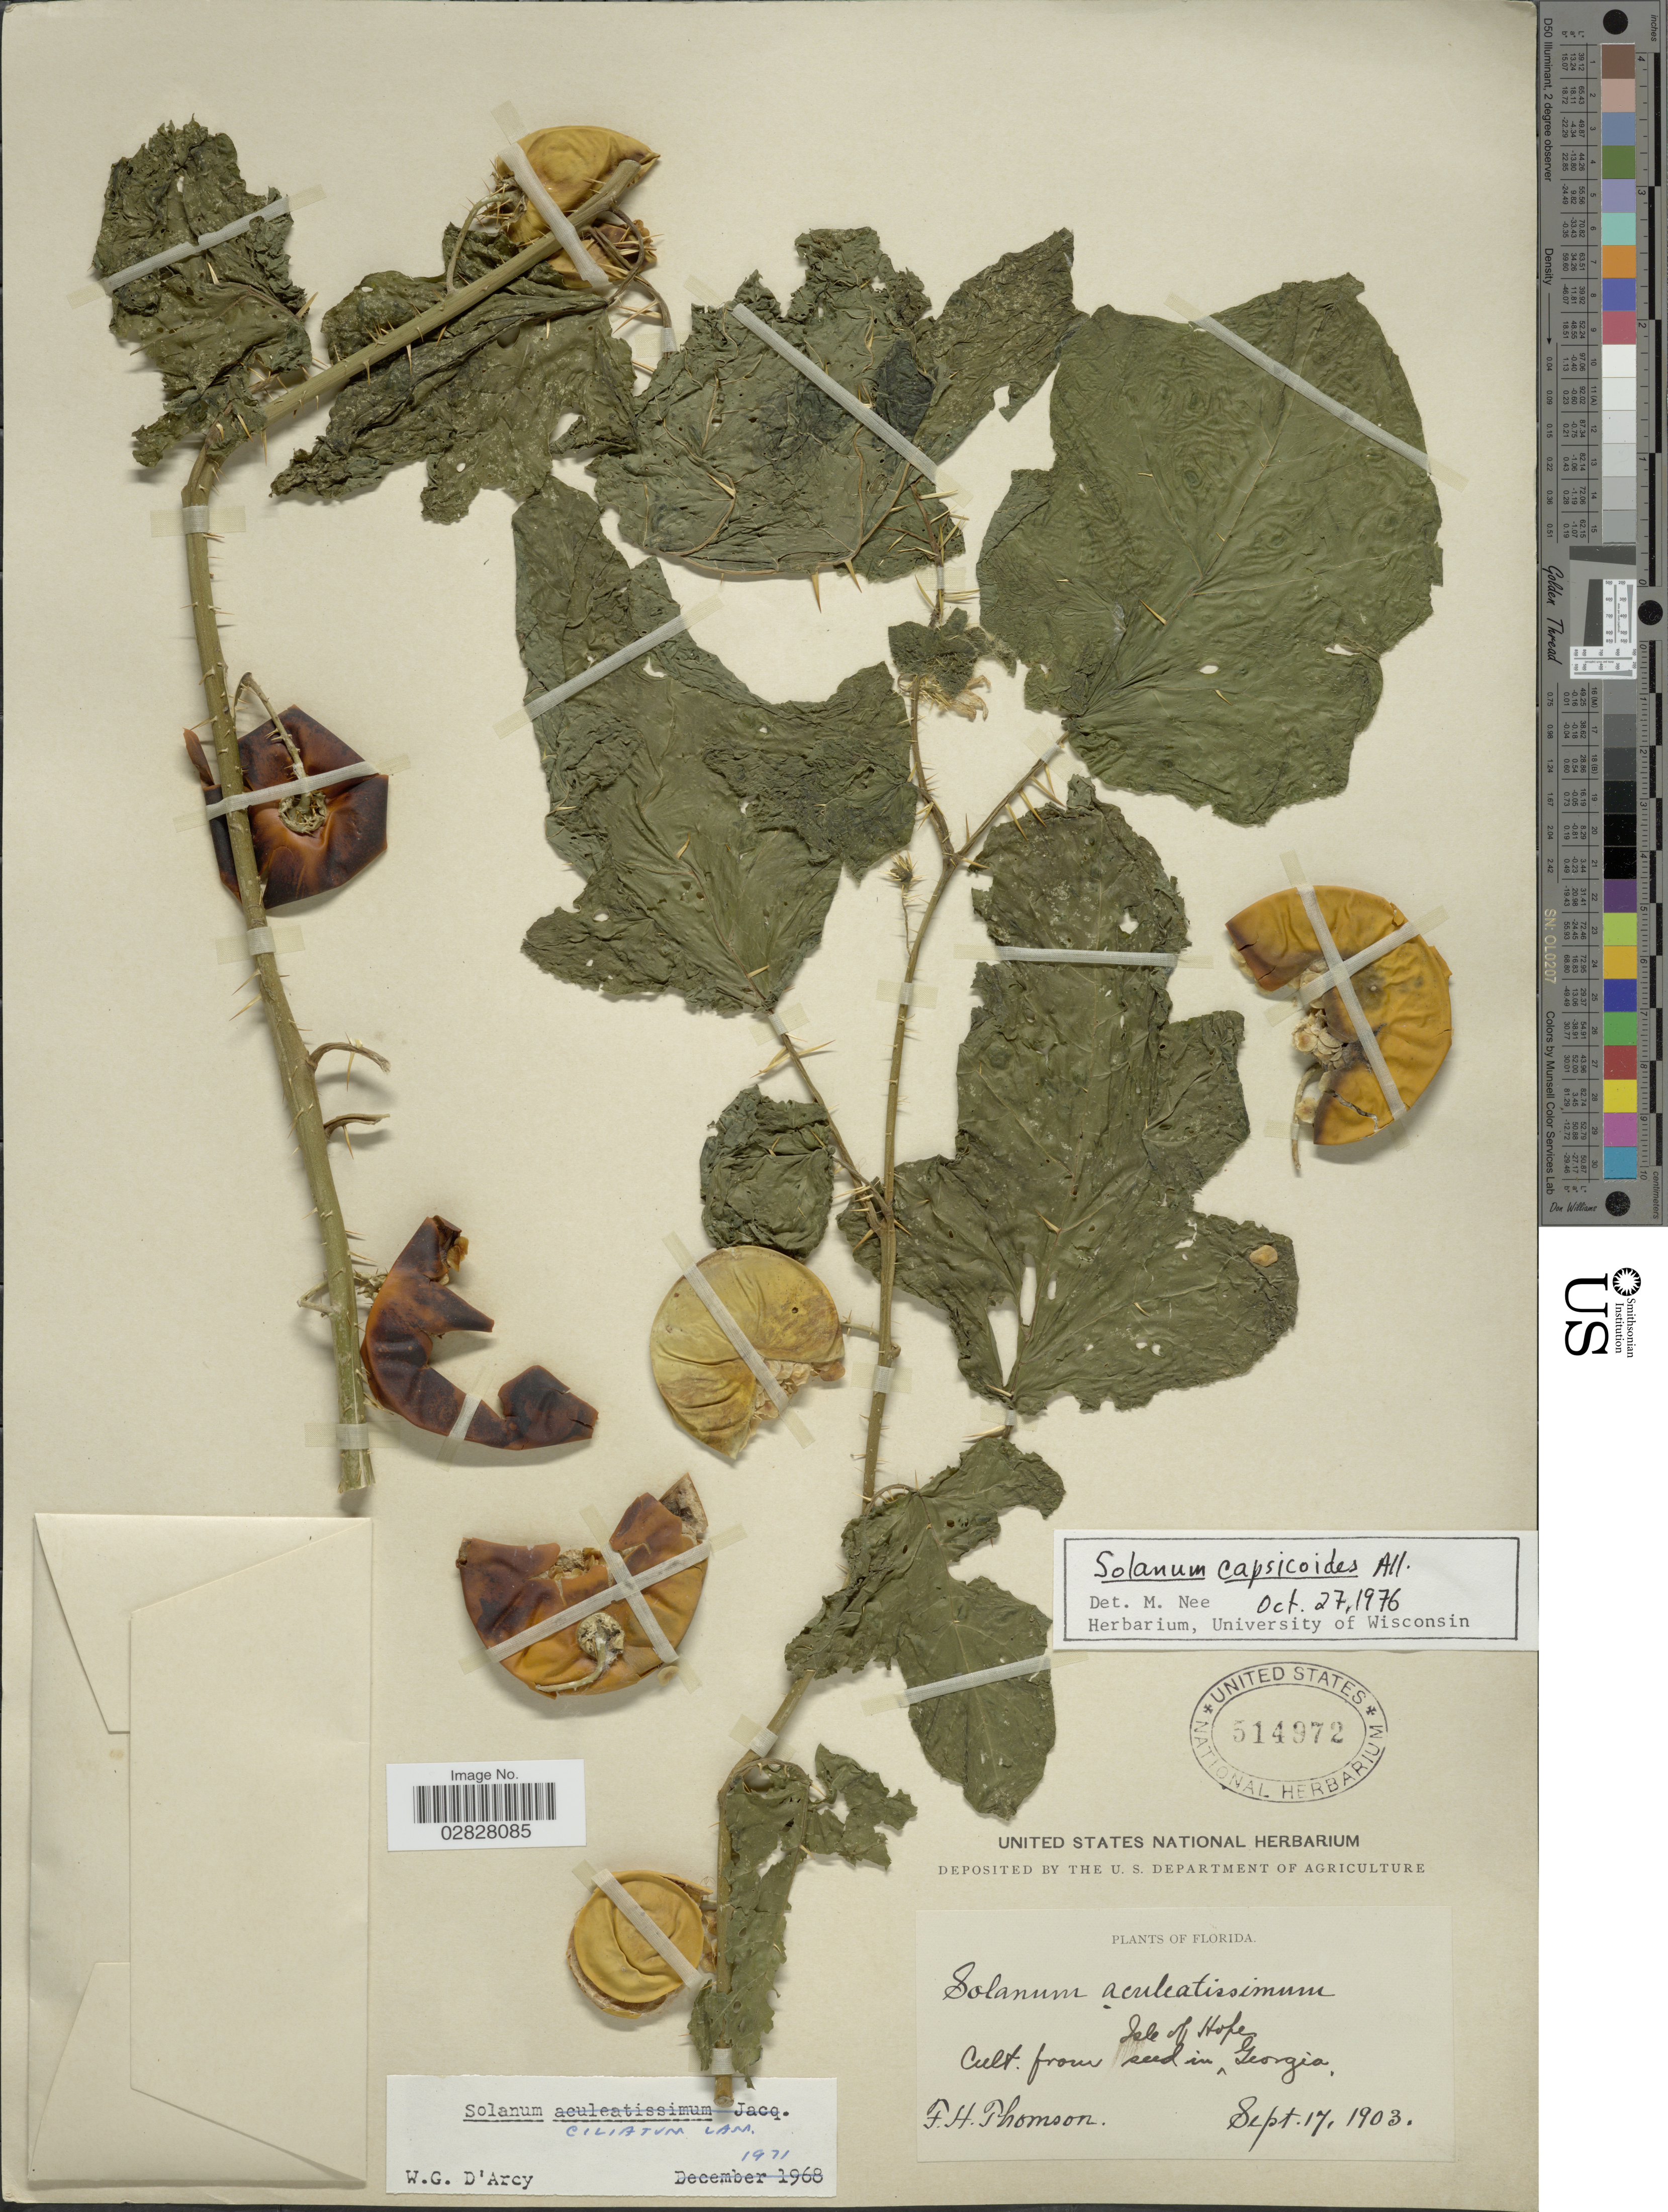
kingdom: Plantae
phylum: Tracheophyta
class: Magnoliopsida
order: Solanales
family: Solanaceae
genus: Solanum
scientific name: Solanum capsicoides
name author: All.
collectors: T. Thomson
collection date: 1903-09-17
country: United States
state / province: Georgia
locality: Isle of Hope.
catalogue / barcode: US 514972